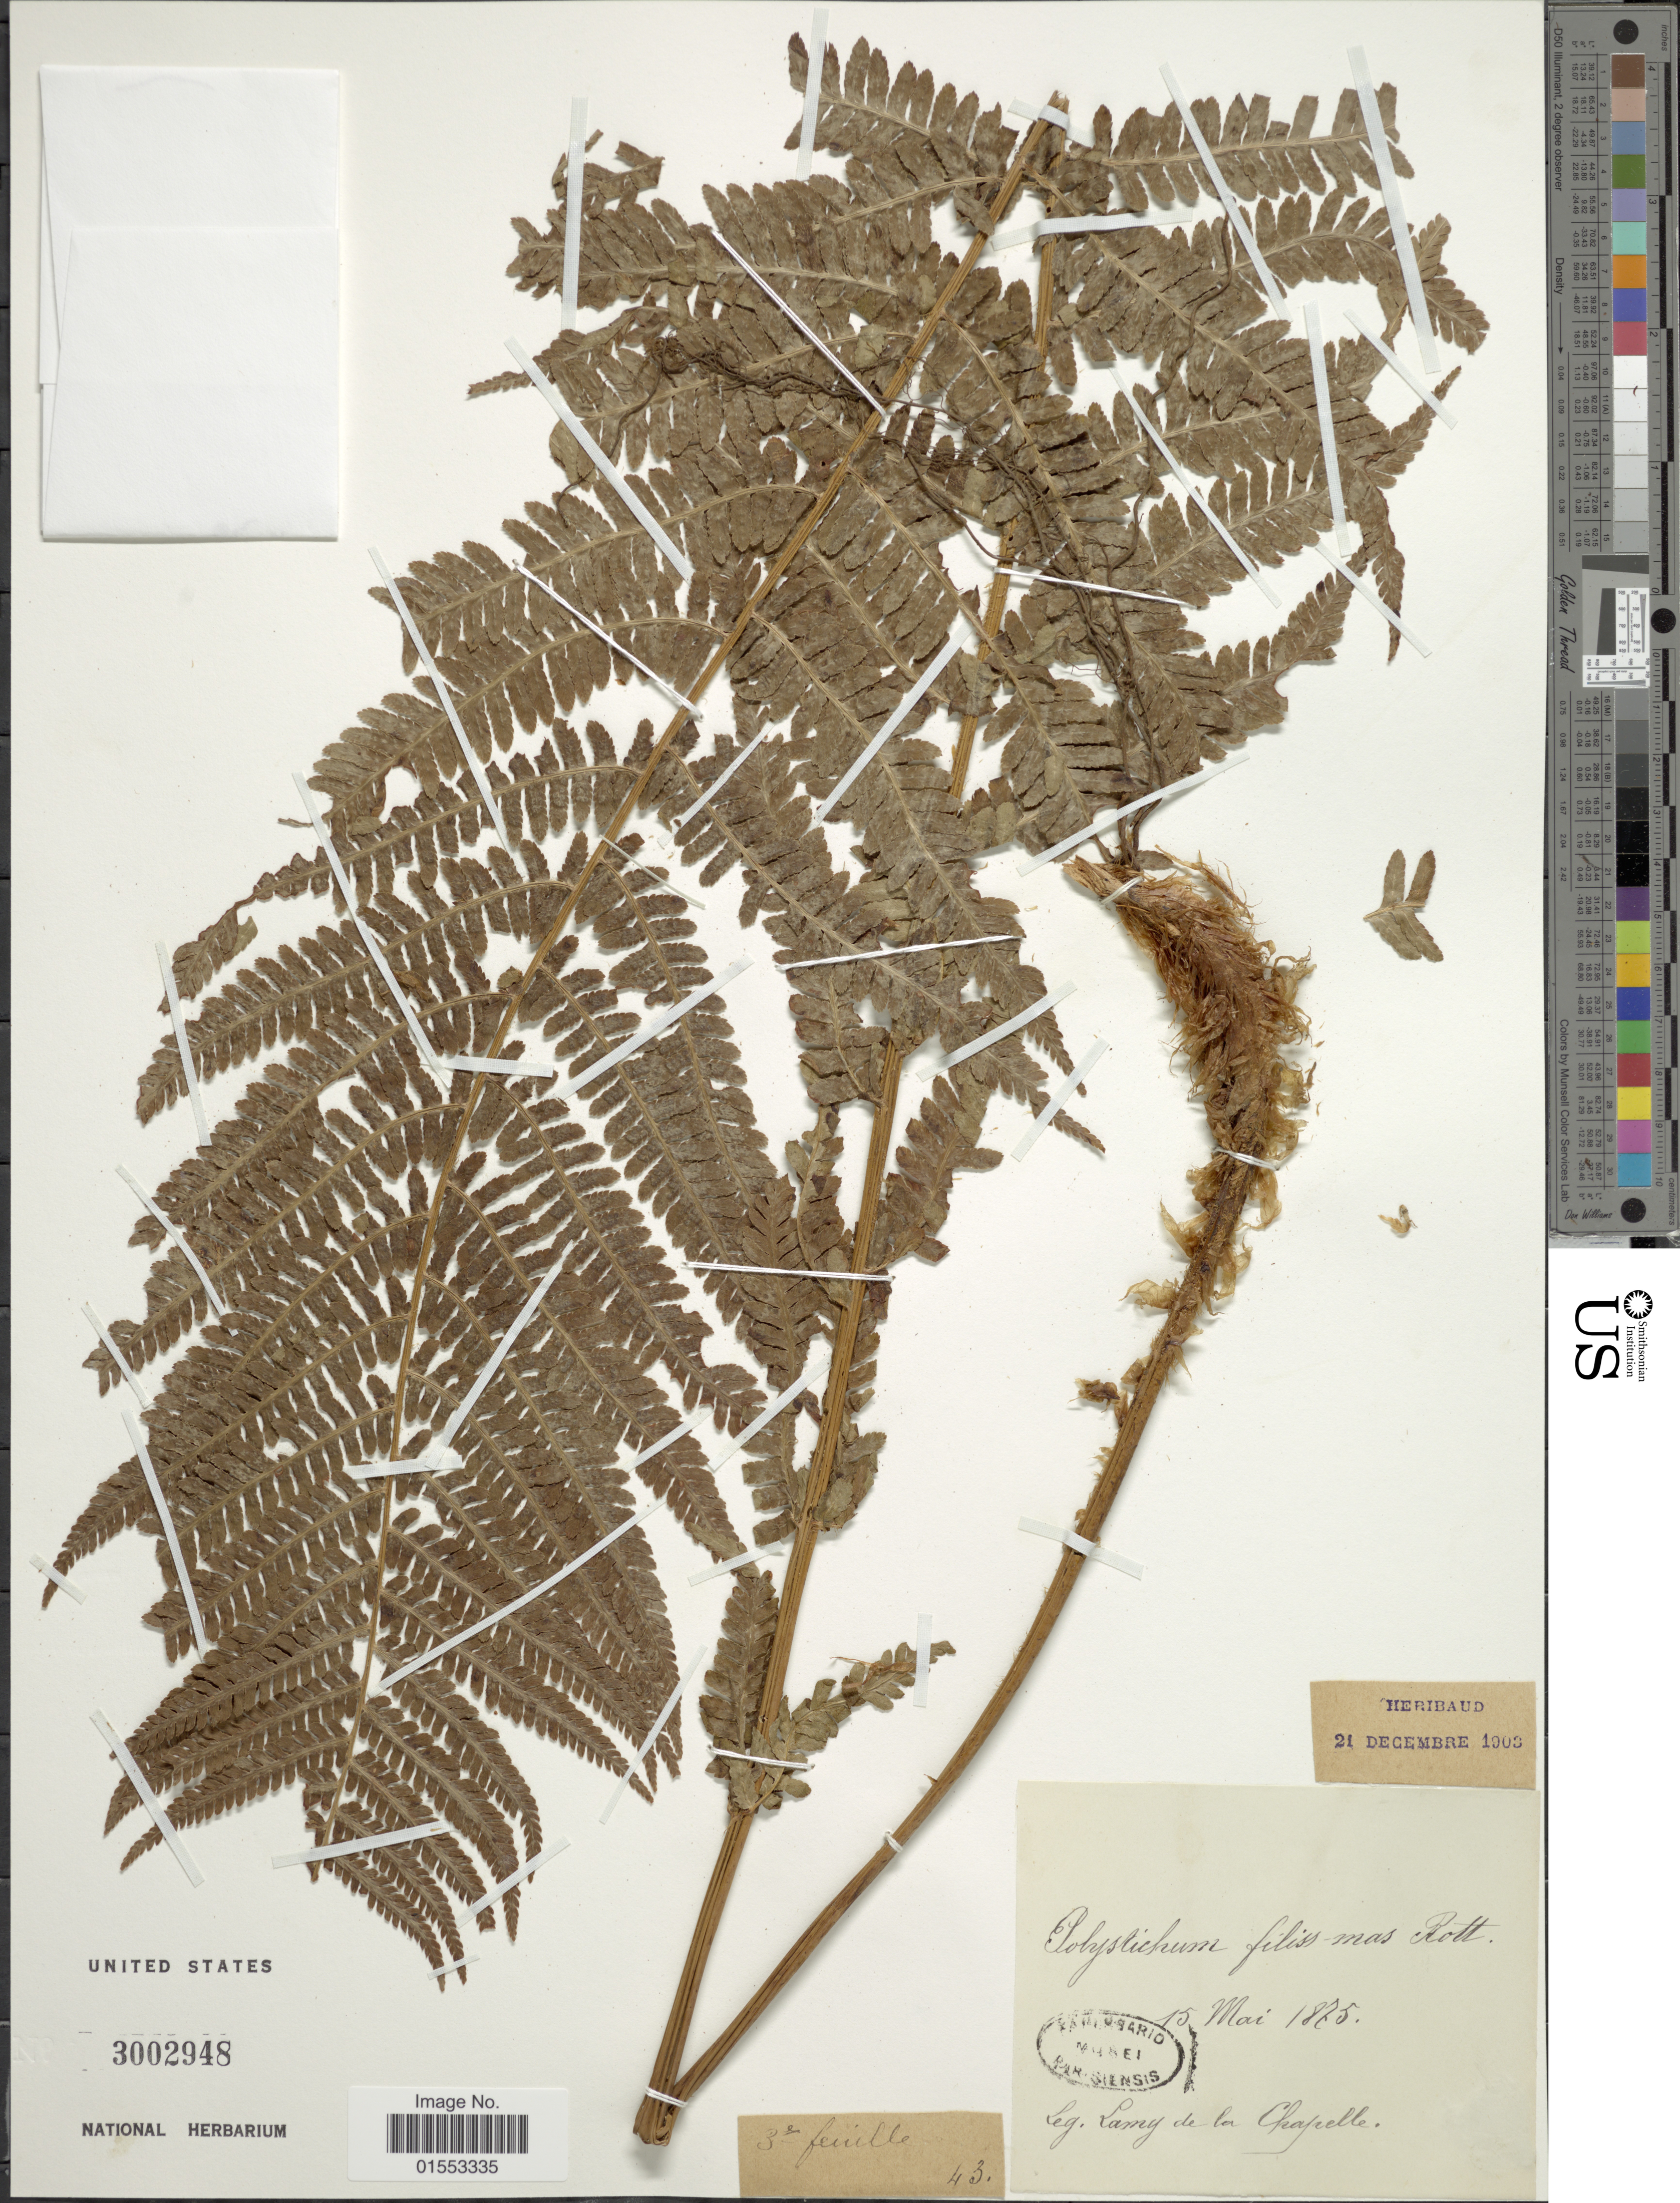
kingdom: Plantae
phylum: Tracheophyta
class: Polypodiopsida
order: Polypodiales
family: Dryopteridaceae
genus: Dryopteris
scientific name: Dryopteris filix-mas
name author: (L.) Schott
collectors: Lamy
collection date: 1875-05-15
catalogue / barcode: US 3002948